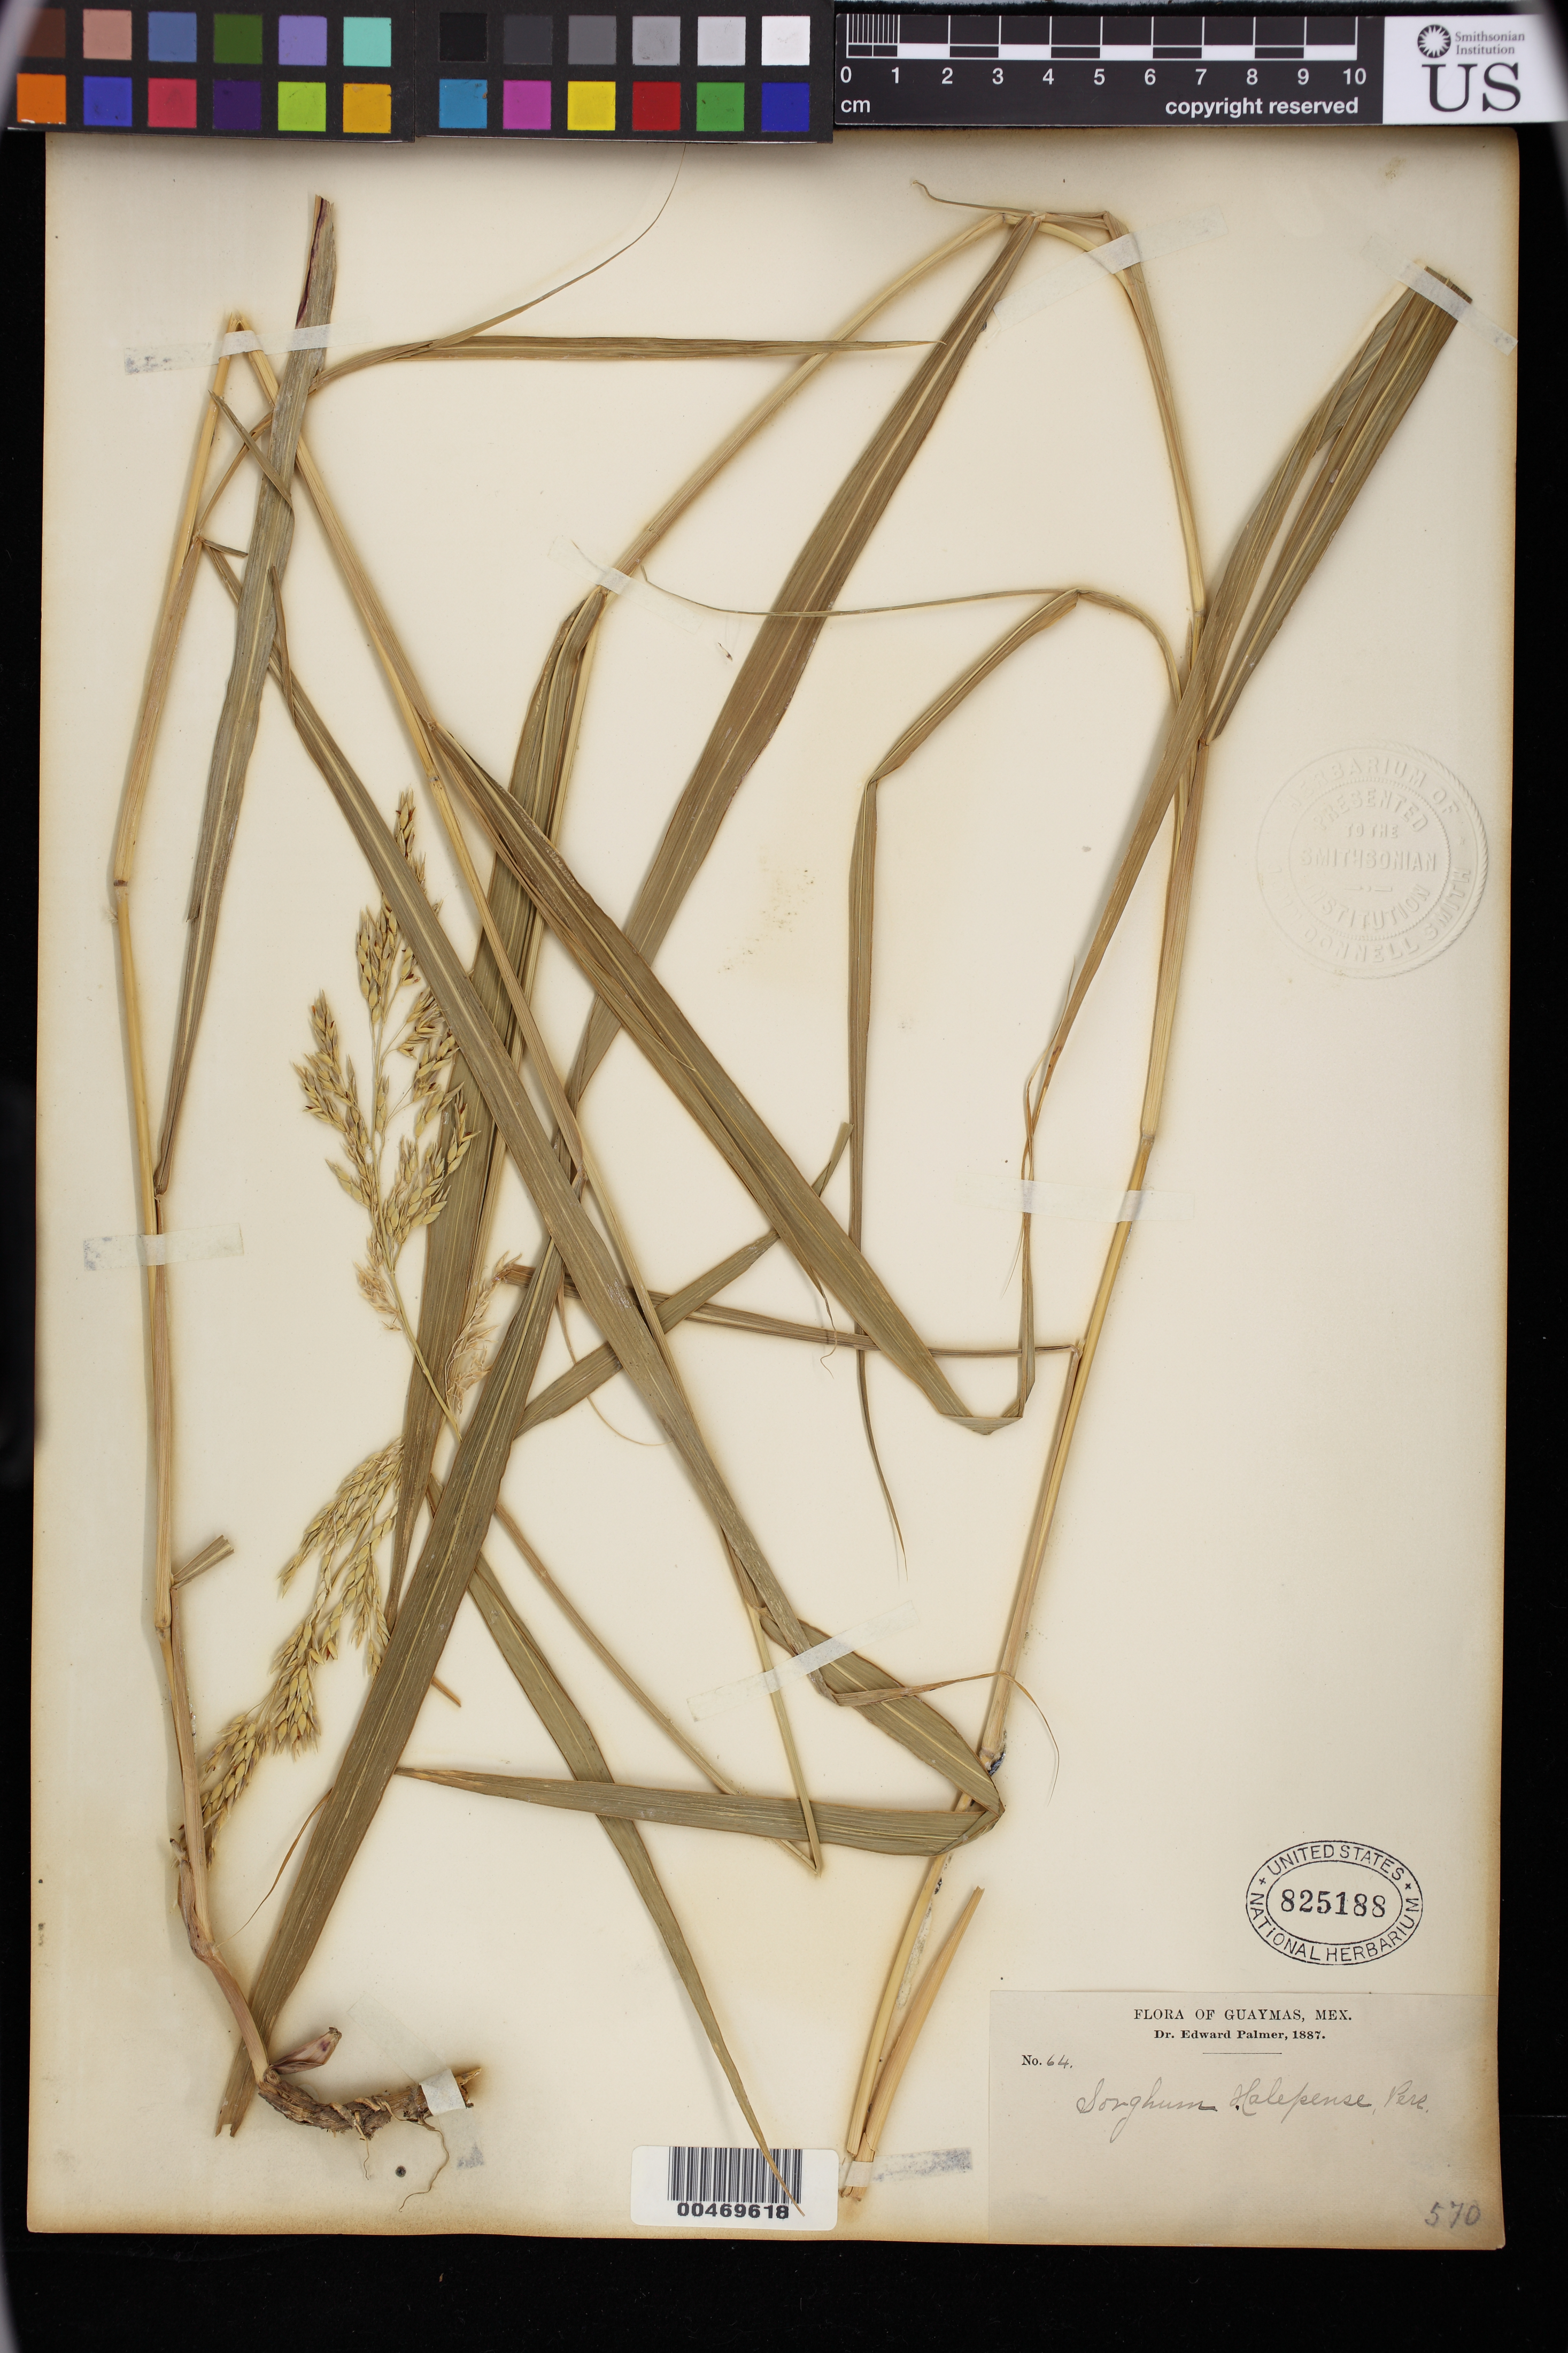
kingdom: Plantae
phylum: Tracheophyta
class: Liliopsida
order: Poales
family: Poaceae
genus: Sorghum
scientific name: Sorghum halepense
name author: (L.) Pers.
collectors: E. Palmer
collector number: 64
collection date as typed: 1887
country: Mexico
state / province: Sonora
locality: Guaymas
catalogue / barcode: US 825188